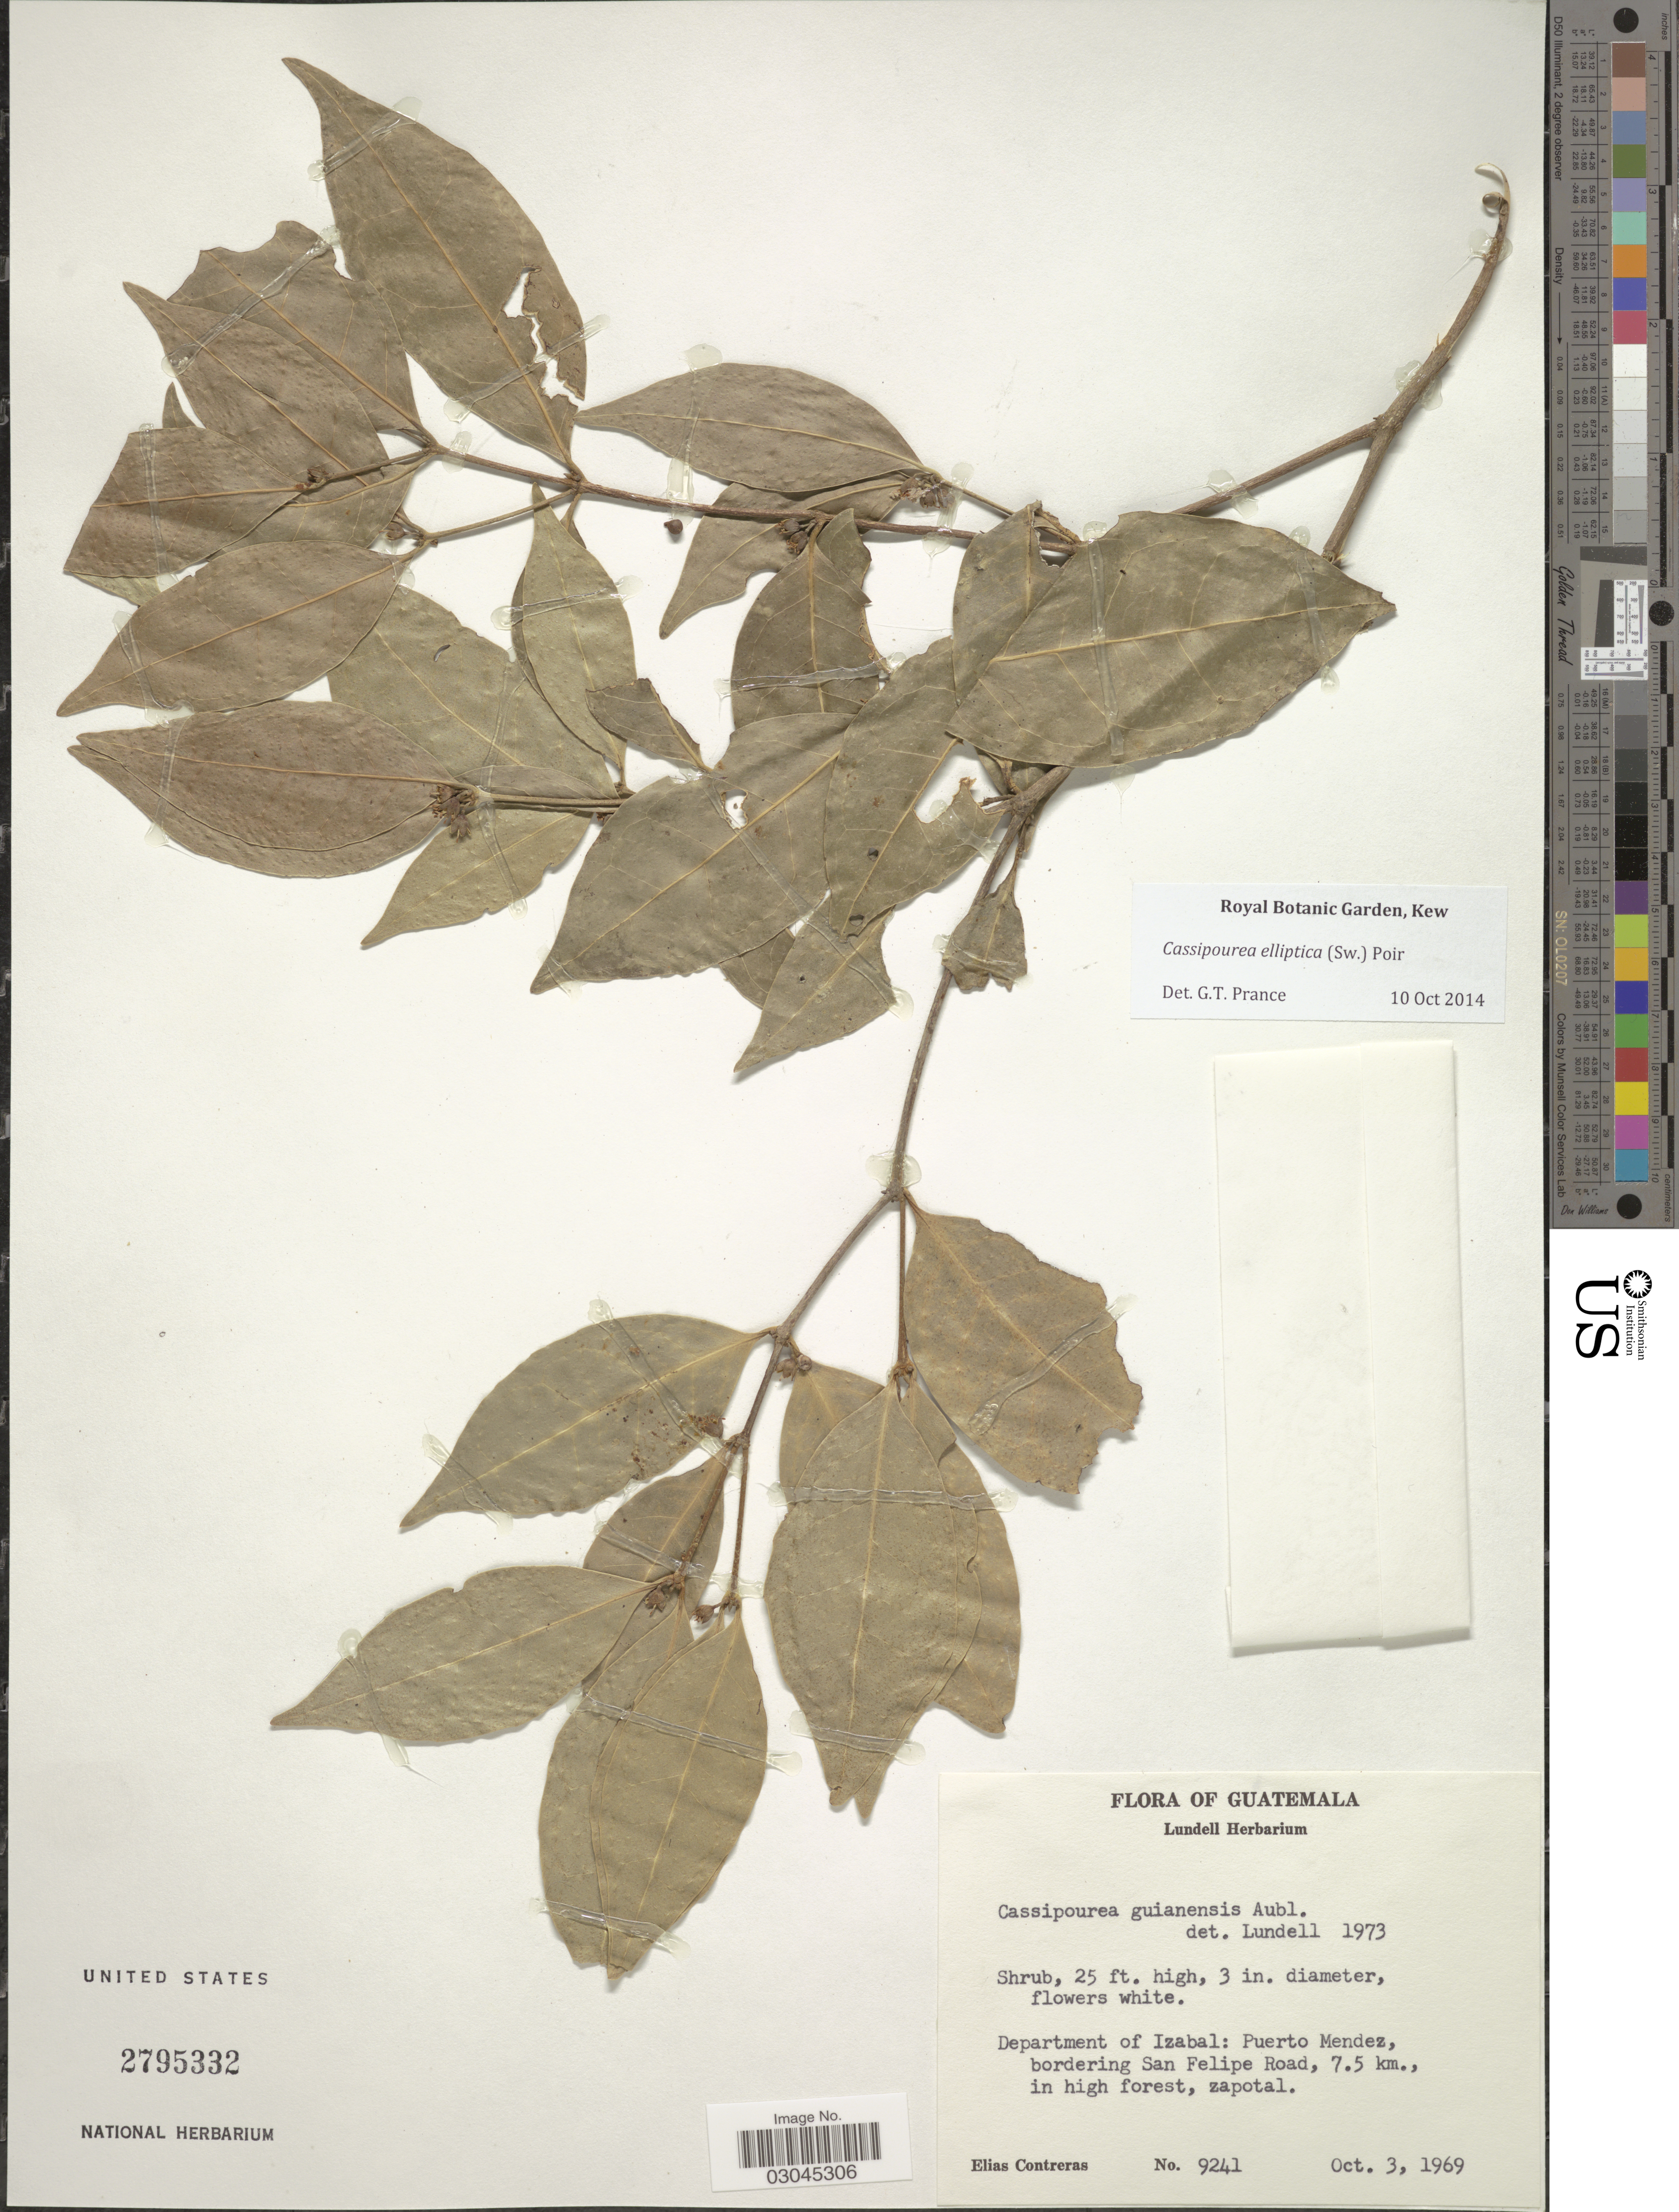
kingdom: Plantae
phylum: Tracheophyta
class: Magnoliopsida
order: Malpighiales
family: Rhizophoraceae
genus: Cassipourea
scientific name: Cassipourea elliptica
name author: (Sw.) Poir.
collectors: E. Contreras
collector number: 9241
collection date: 1969-10-03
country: Guatemala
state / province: Izabal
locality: Department of Izabal: Puerto Mendez, bordering San Felipe Road, 7.5 km.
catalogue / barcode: US 2795332